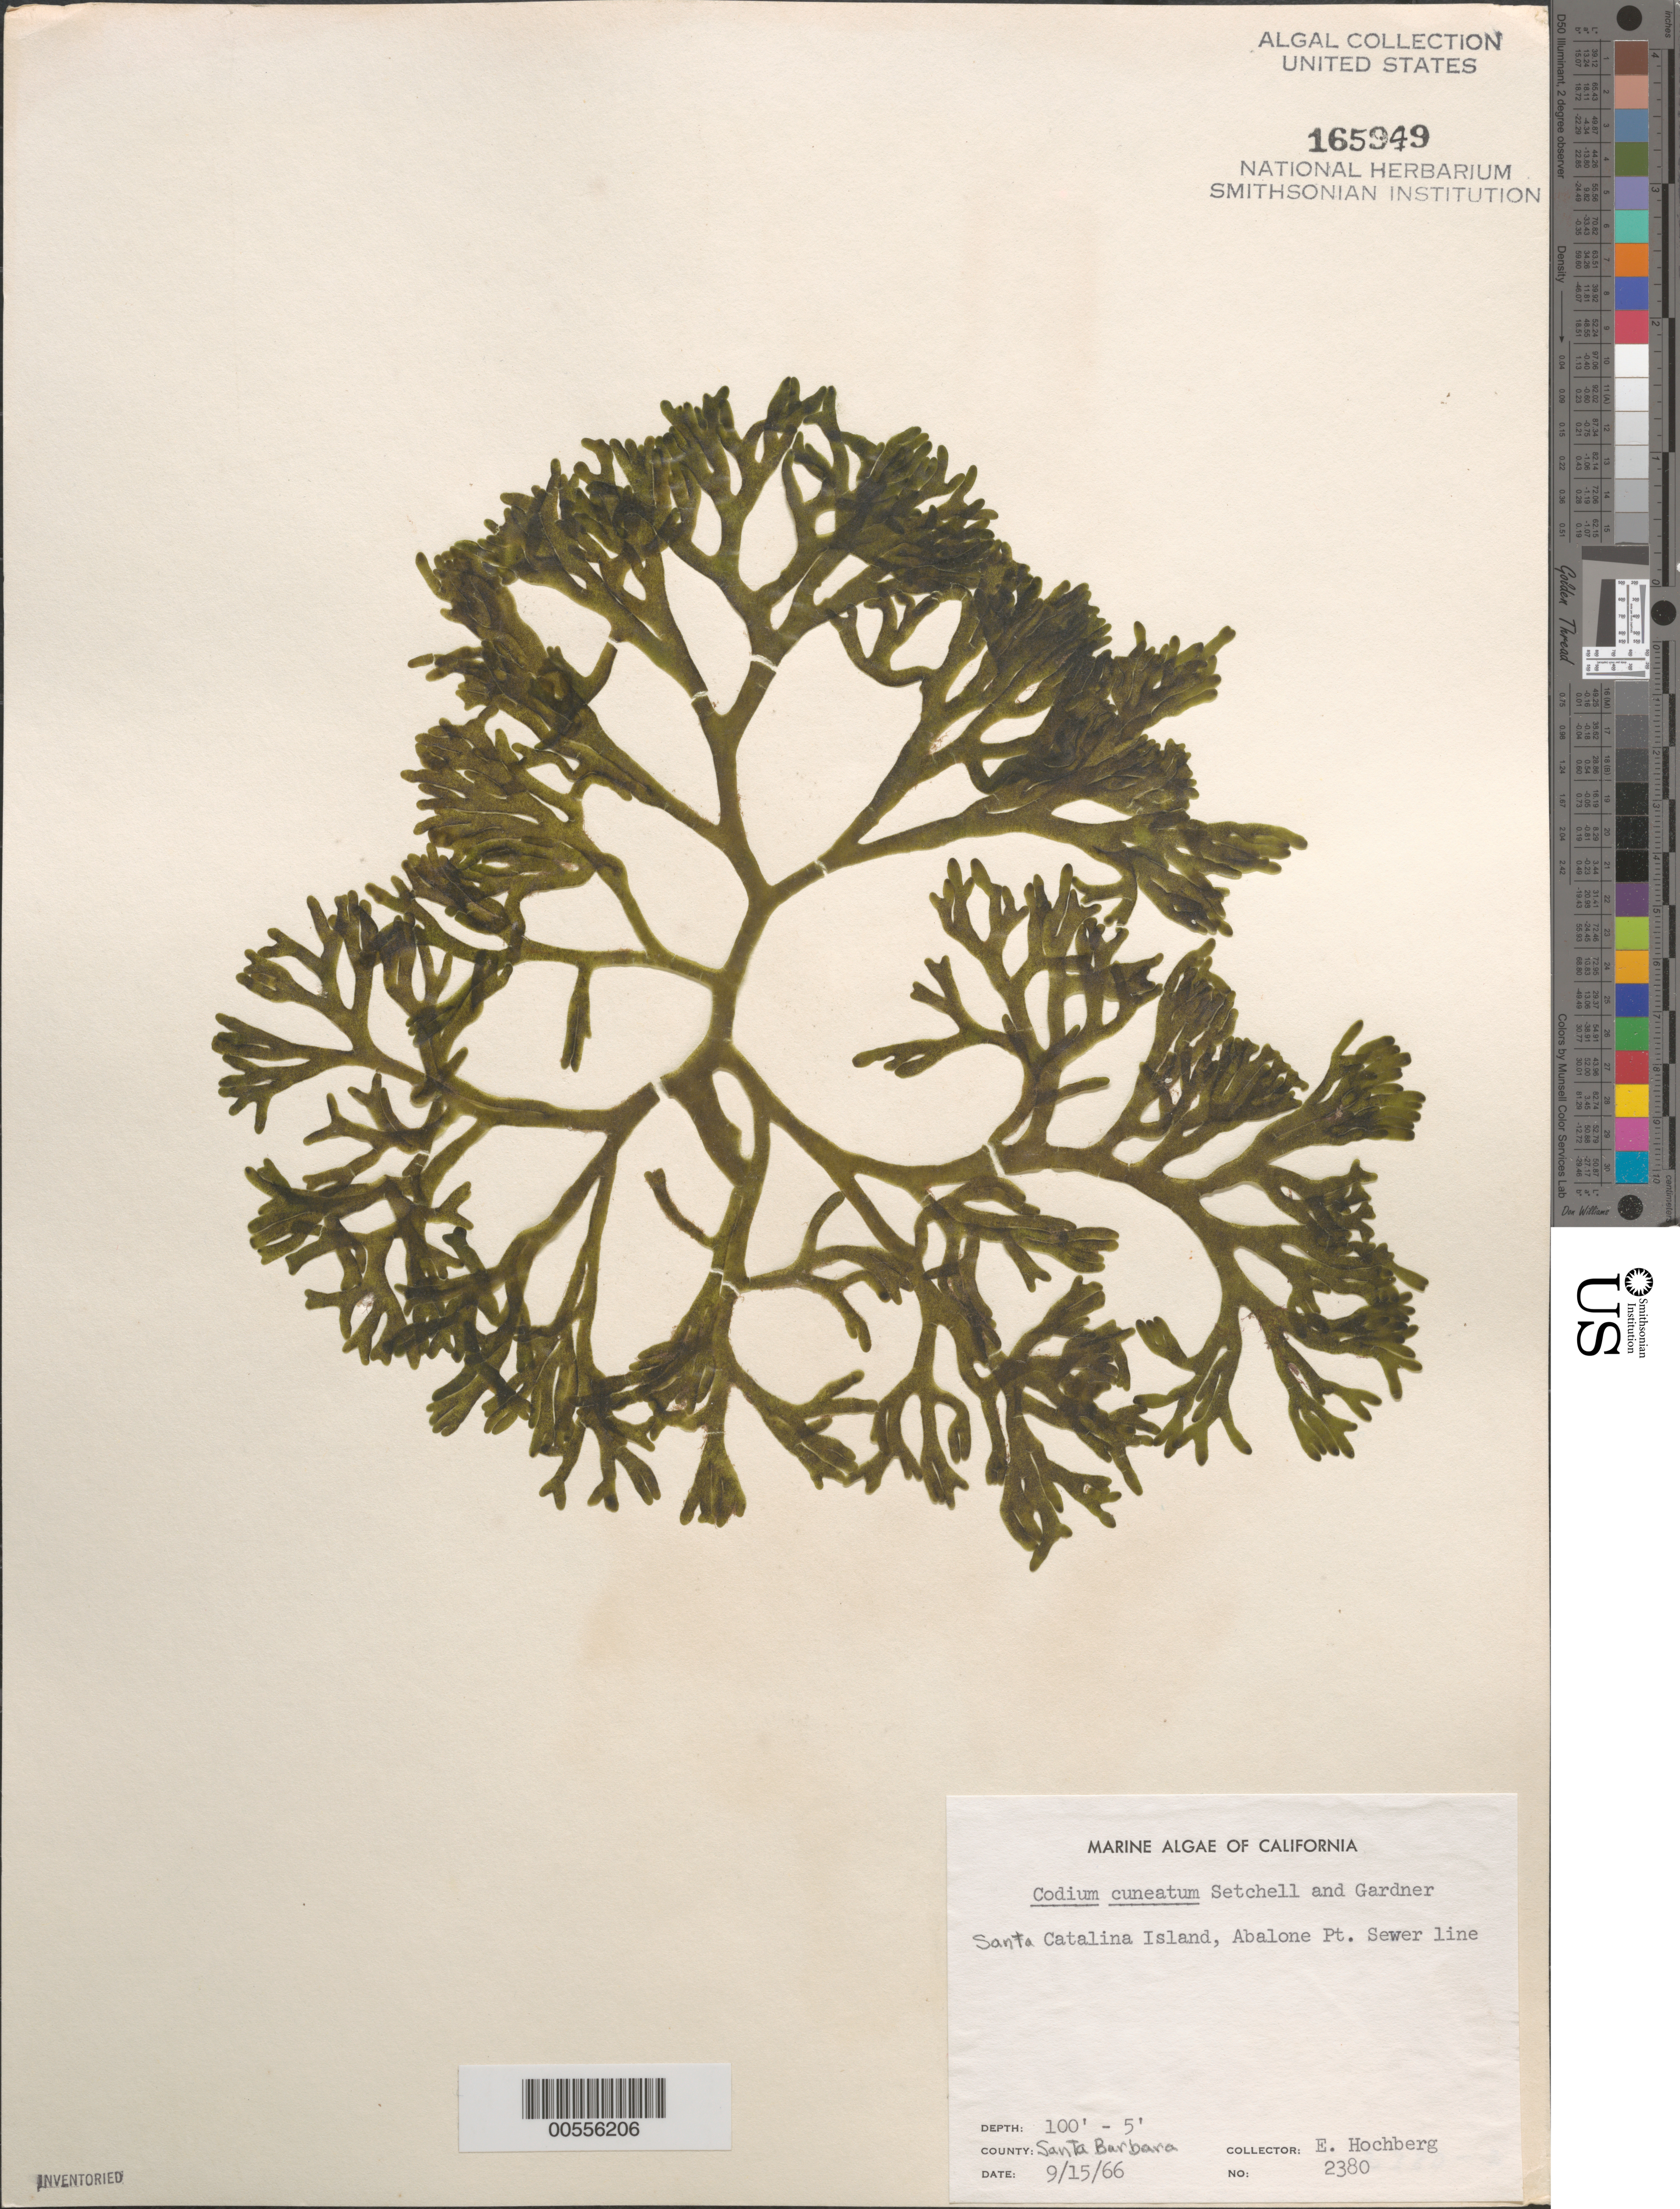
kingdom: Plantae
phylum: Chlorophyta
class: Ulvophyceae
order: Bryopsidales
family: Codiaceae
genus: Codium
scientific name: Codium simulans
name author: Setch. & N.L. Gardner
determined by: Algae name updating Project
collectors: E. Hochberg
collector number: Neushul 2380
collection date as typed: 15 Sep 1966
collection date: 1966-09-15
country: United States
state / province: California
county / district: Santa Barbara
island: Santa Catalina Island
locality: Abalone Point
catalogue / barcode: US 165949